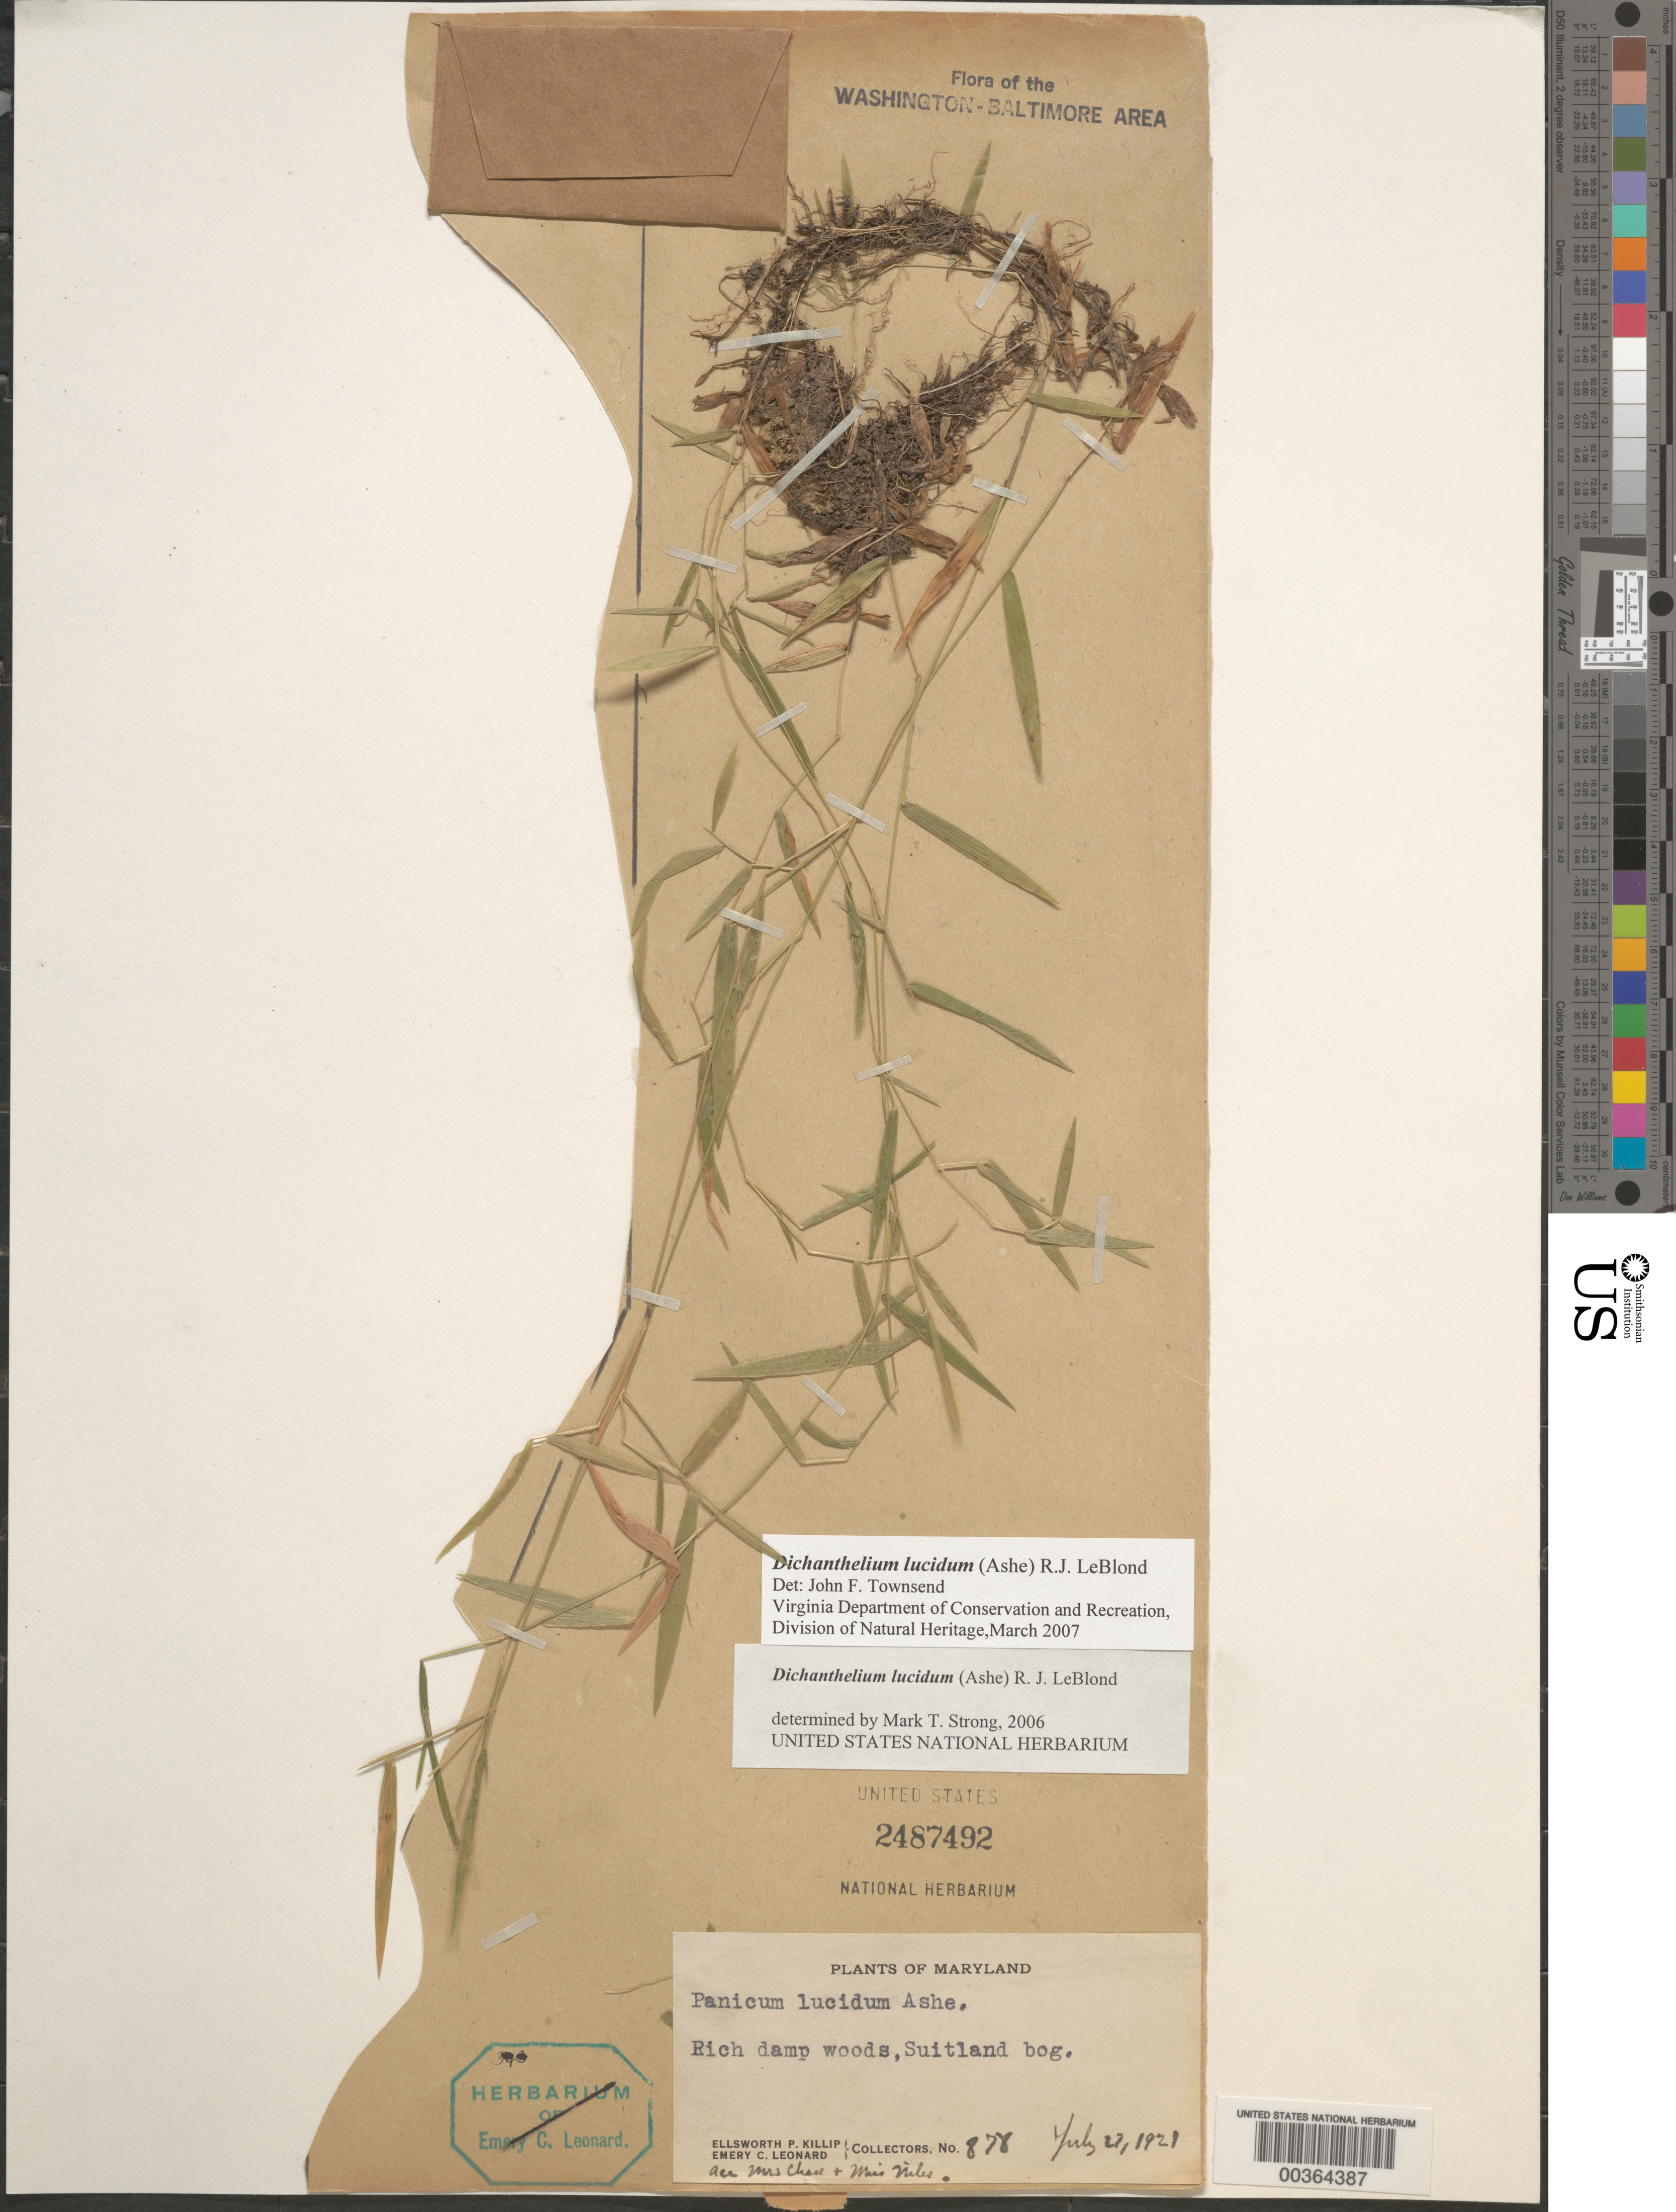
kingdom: Plantae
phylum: Tracheophyta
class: Liliopsida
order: Poales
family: Poaceae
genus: Dichanthelium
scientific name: Dichanthelium dichotomum var. dichotomum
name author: (L.) Gould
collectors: E. P. Killip & E. C. Leonard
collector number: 878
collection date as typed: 27 Jul 1921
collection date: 1921-07-27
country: United States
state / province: Maryland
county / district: Prince George's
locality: Suitland Bog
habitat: Rich damp woods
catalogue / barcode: US 2487492